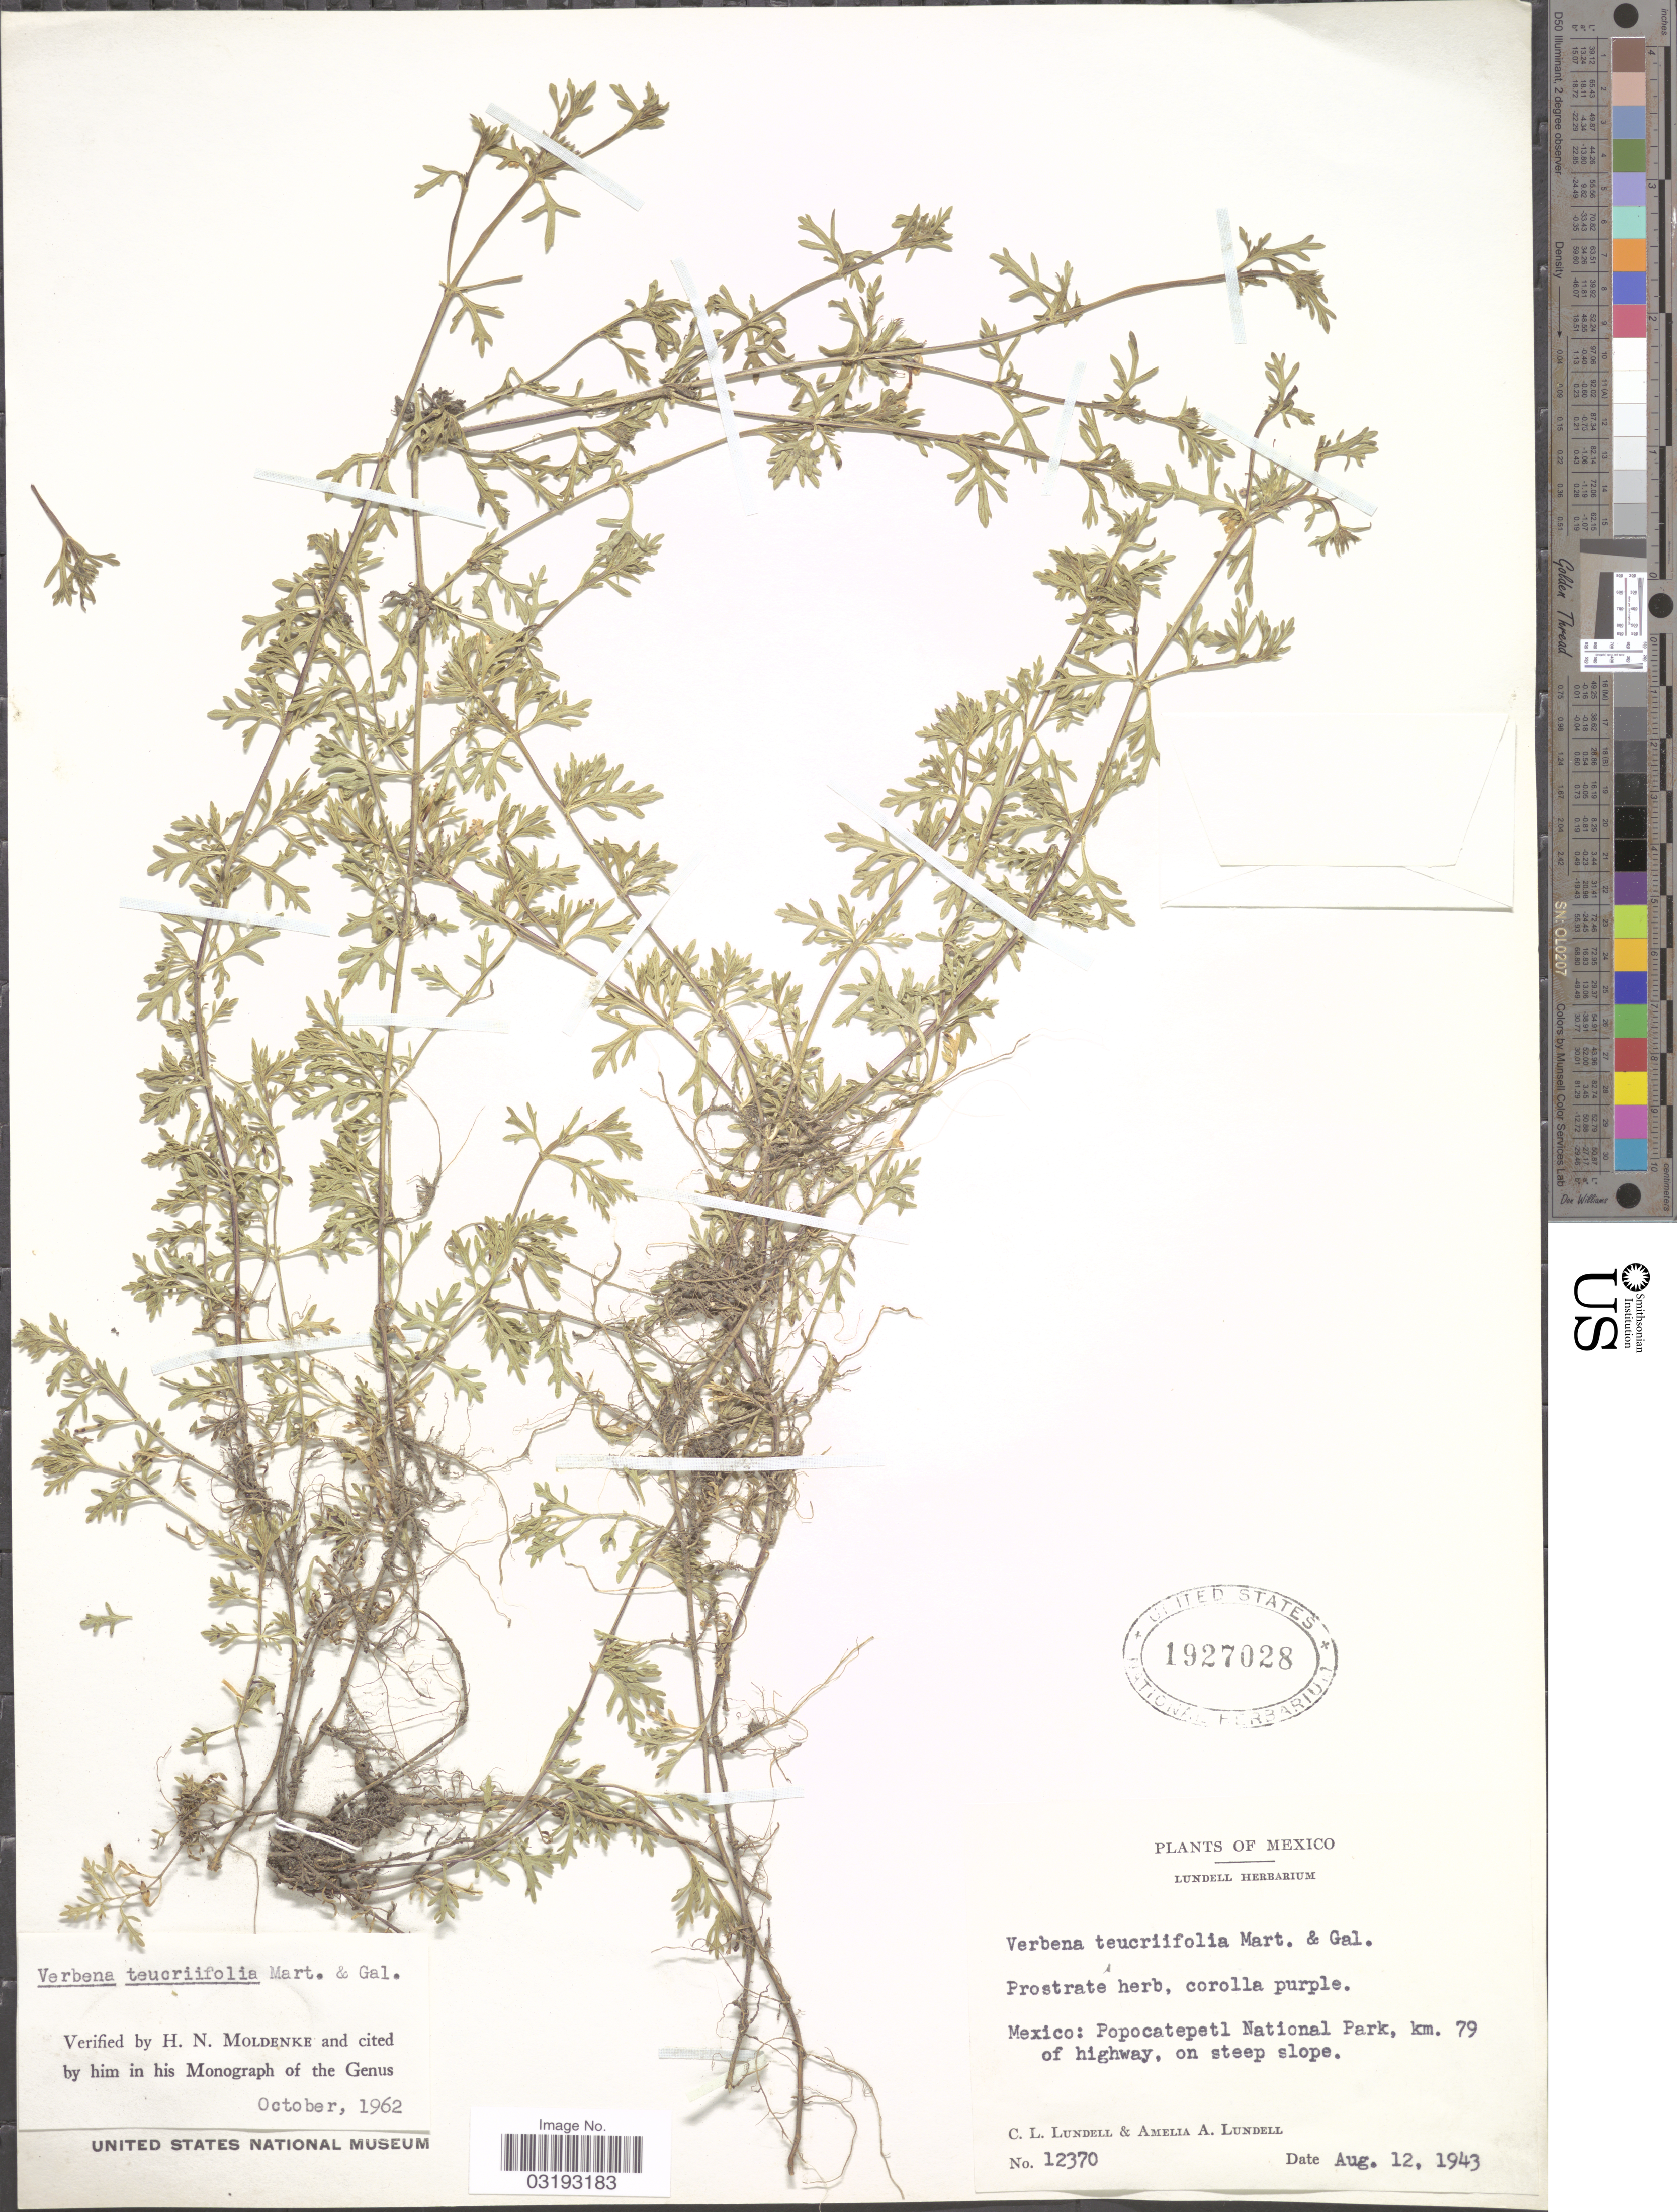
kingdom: Plantae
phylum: Tracheophyta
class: Magnoliopsida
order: Lamiales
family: Verbenaceae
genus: Verbena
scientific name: Verbena teucriifolia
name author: M. Martens & Galeotti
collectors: C. L. Lundell & A. A. Lundell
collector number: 12370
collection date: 1943-08-12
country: Mexico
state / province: México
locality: Popocatepetl National Park, km. 79 of highway.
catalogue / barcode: US 1927028